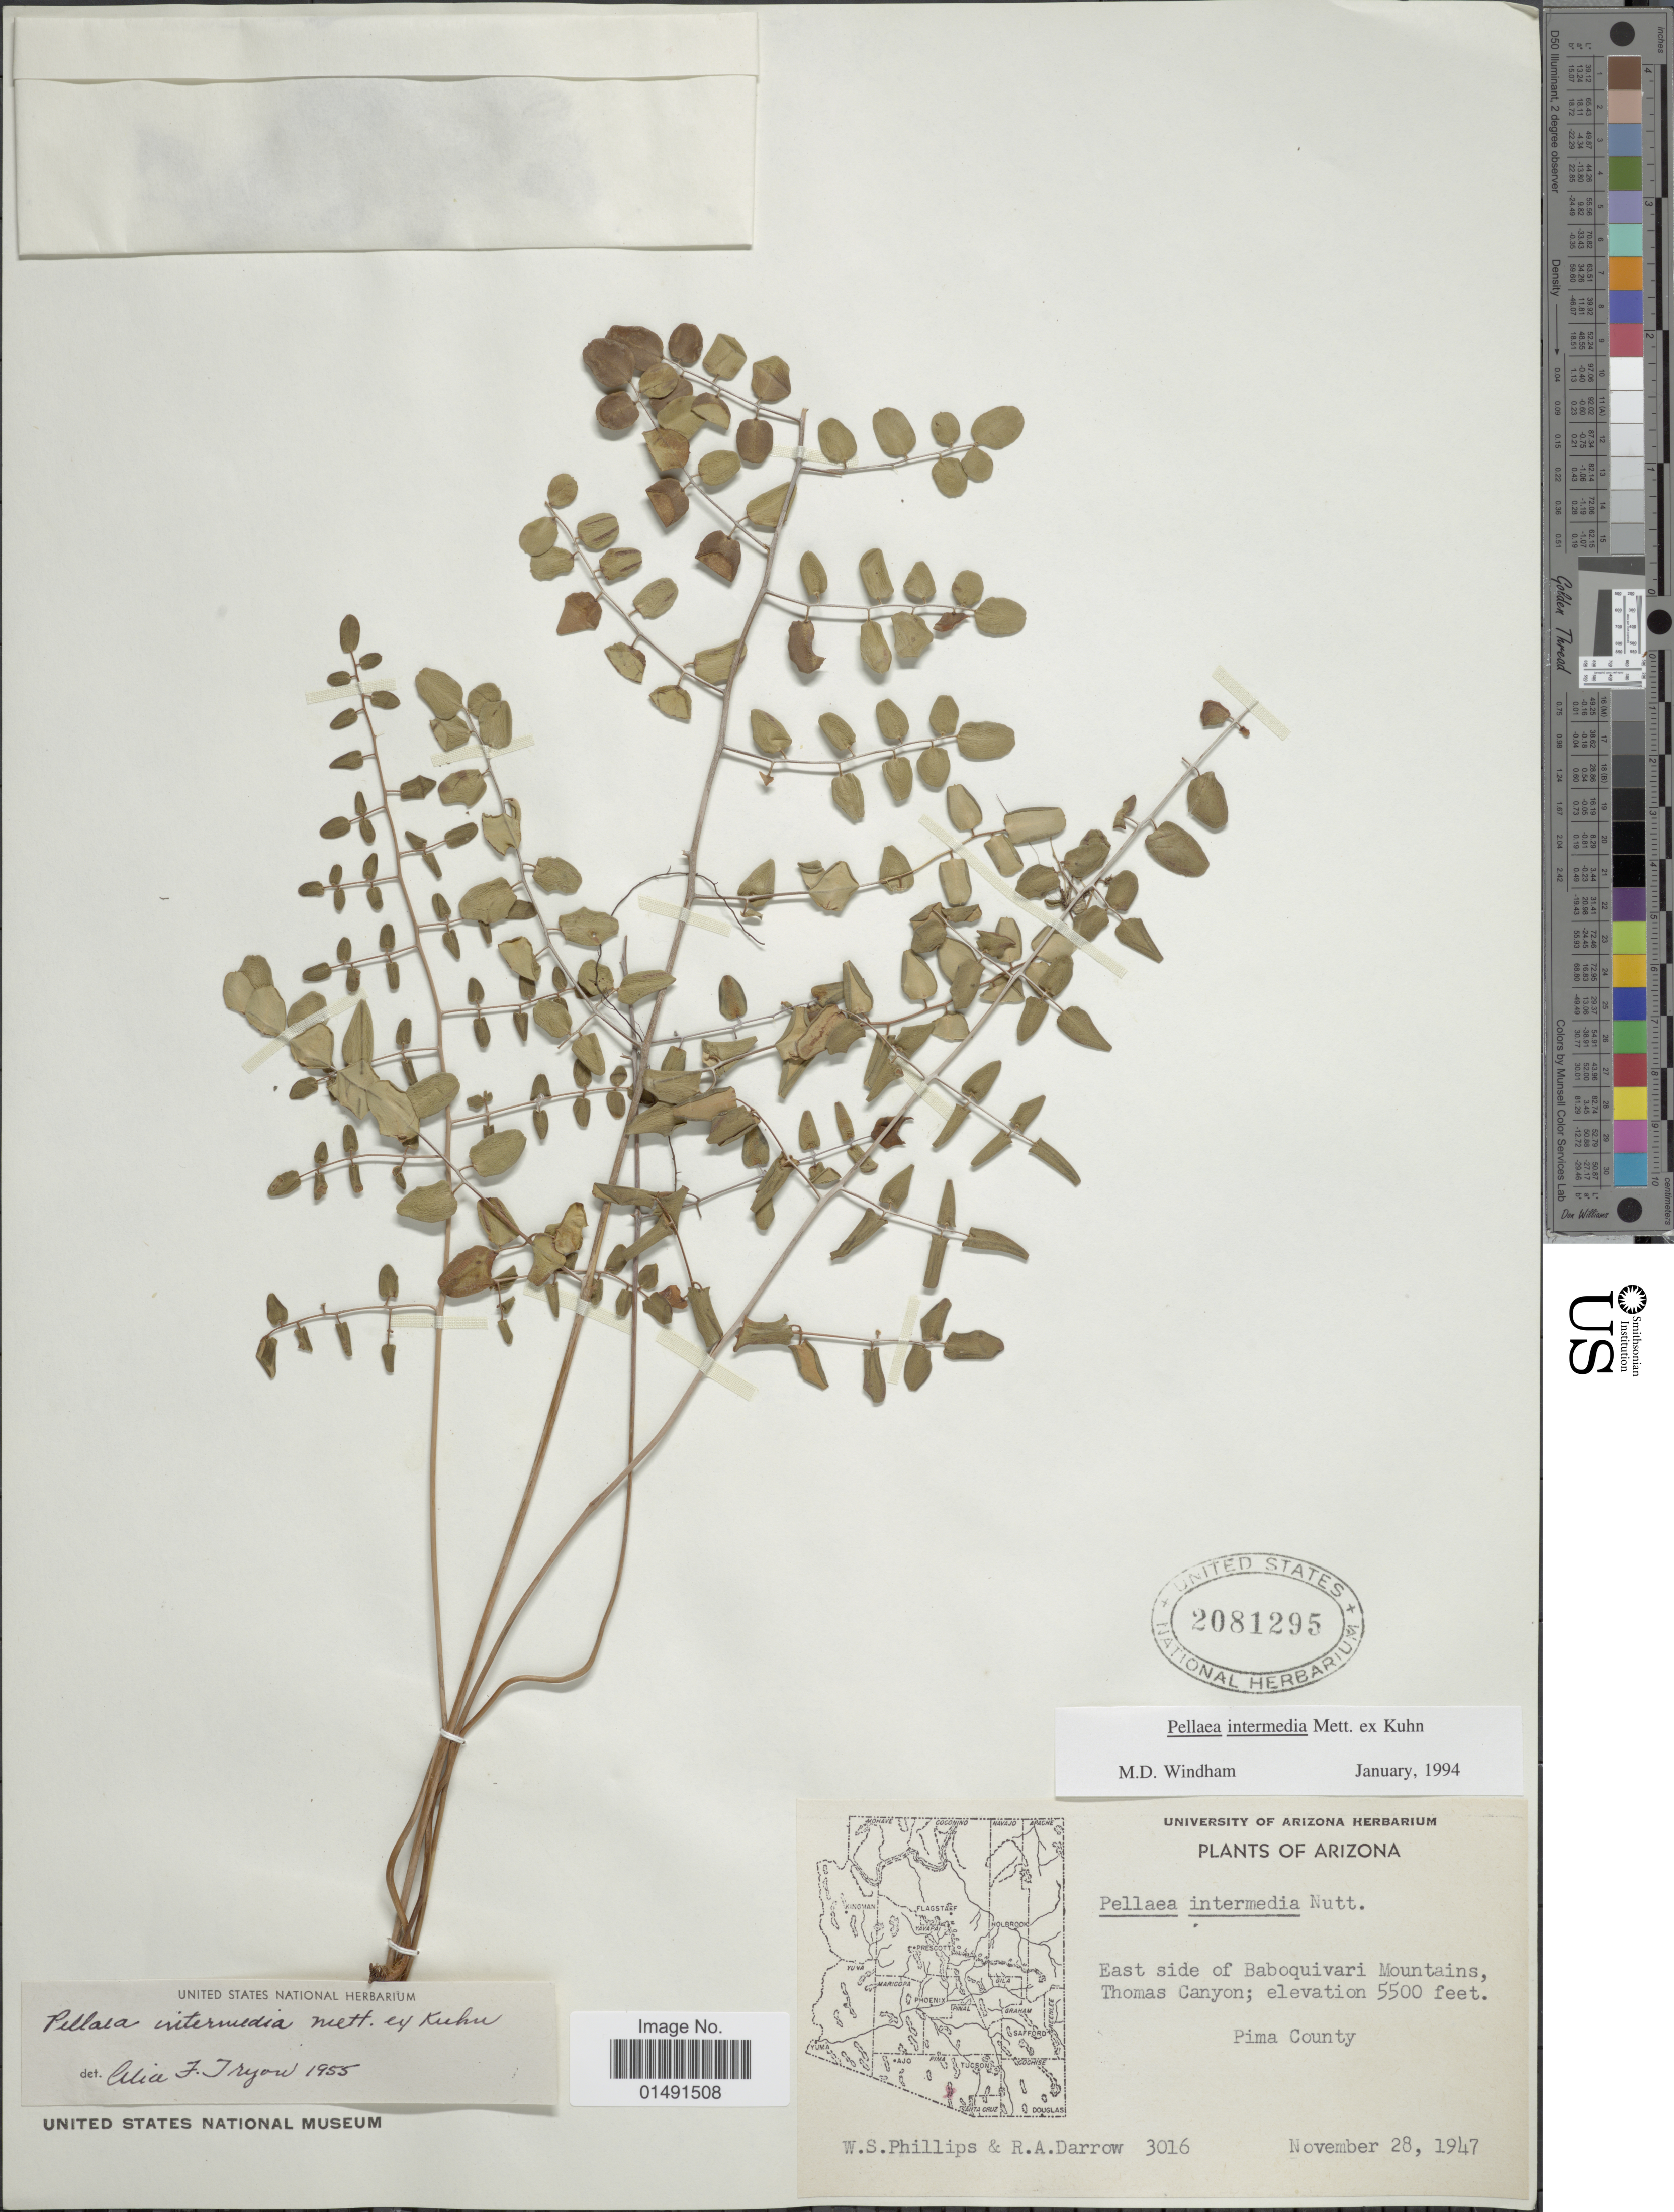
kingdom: Plantae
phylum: Tracheophyta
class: Polypodiopsida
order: Polypodiales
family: Pteridaceae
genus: Pellaea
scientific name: Pellaea intermedia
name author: Mett. ex Kuhn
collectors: W. S. Phillips & R. A. Darrow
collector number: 3016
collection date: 1947-02-28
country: United States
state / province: Arizona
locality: East side of Baboquivari Mountains, Thomas Canyon, Pima County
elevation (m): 1676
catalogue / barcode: US 2081295